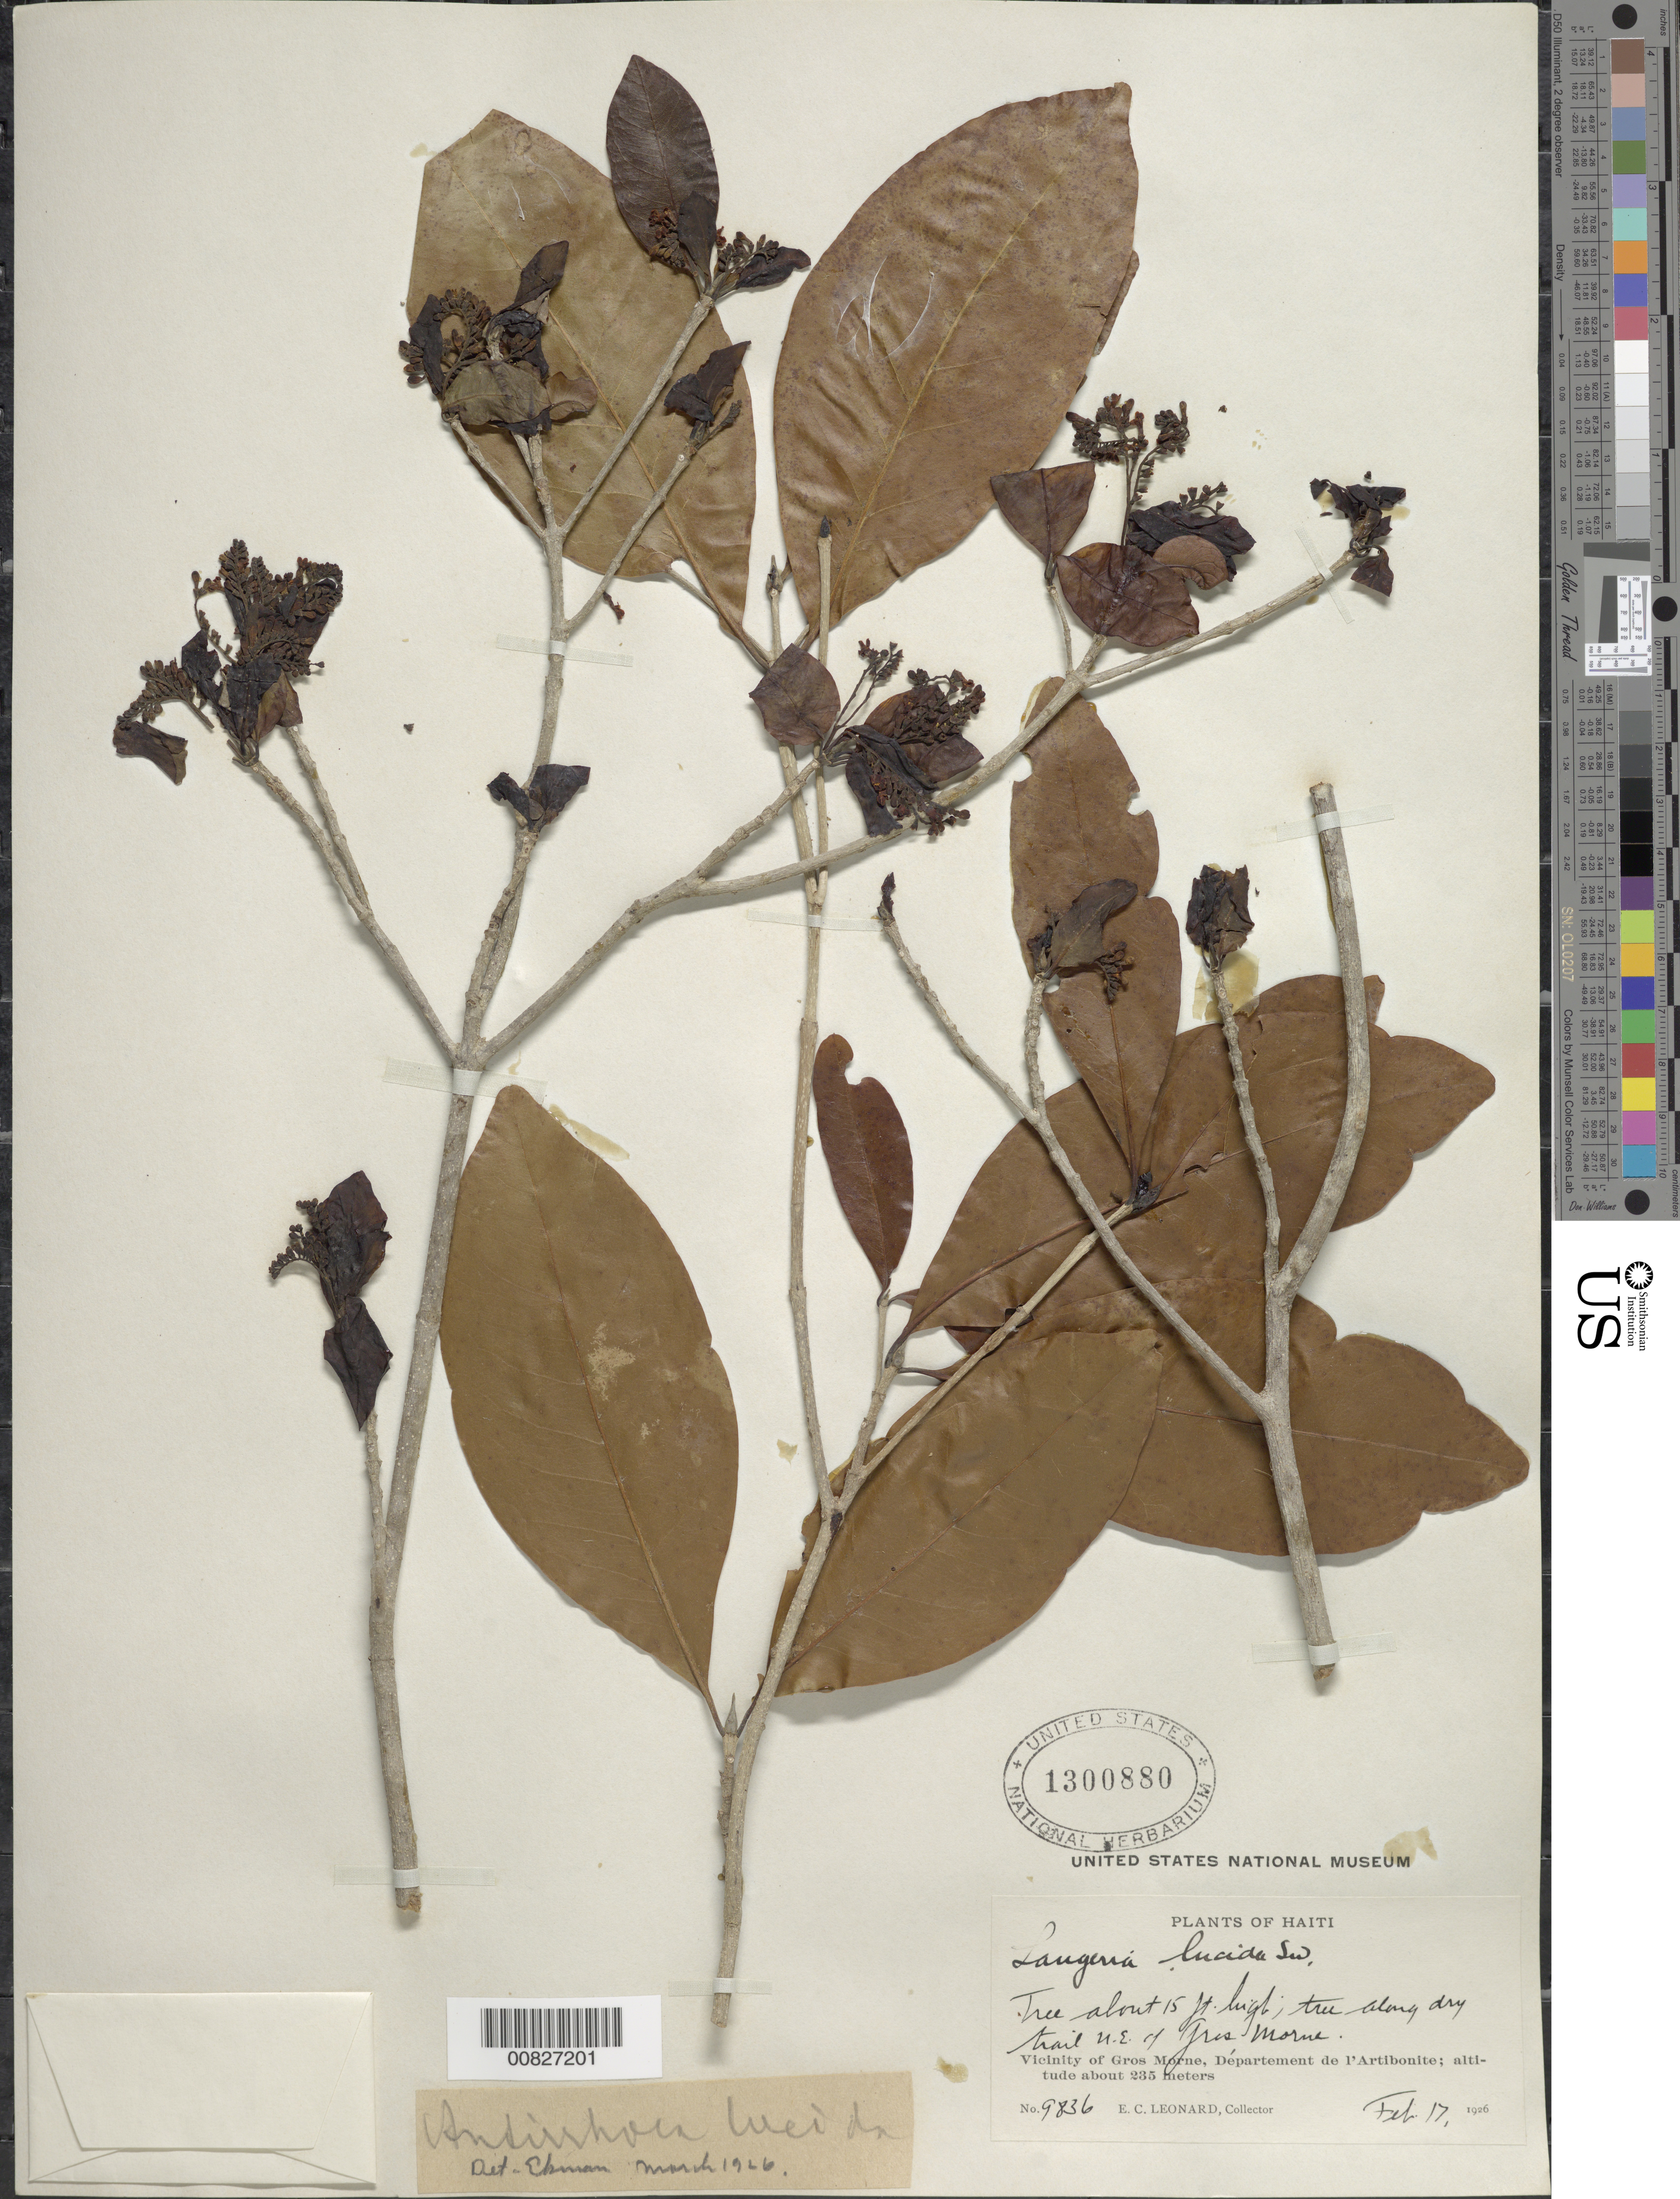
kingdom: Plantae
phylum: Tracheophyta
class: Magnoliopsida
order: Gentianales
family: Rubiaceae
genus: Stenostomum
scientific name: Stenostomum lucidum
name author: (Sw.) C.F. Gaertn.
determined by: Ekman, E. L.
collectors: E. C. Leonard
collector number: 9836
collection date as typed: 17 Feb 1926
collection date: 1926-02-17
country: Haiti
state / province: Artibonite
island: Hispaniola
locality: Vicinity of Gros Morne, NE of Gros Morne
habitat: Along dry trail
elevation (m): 235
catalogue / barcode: US 1300880